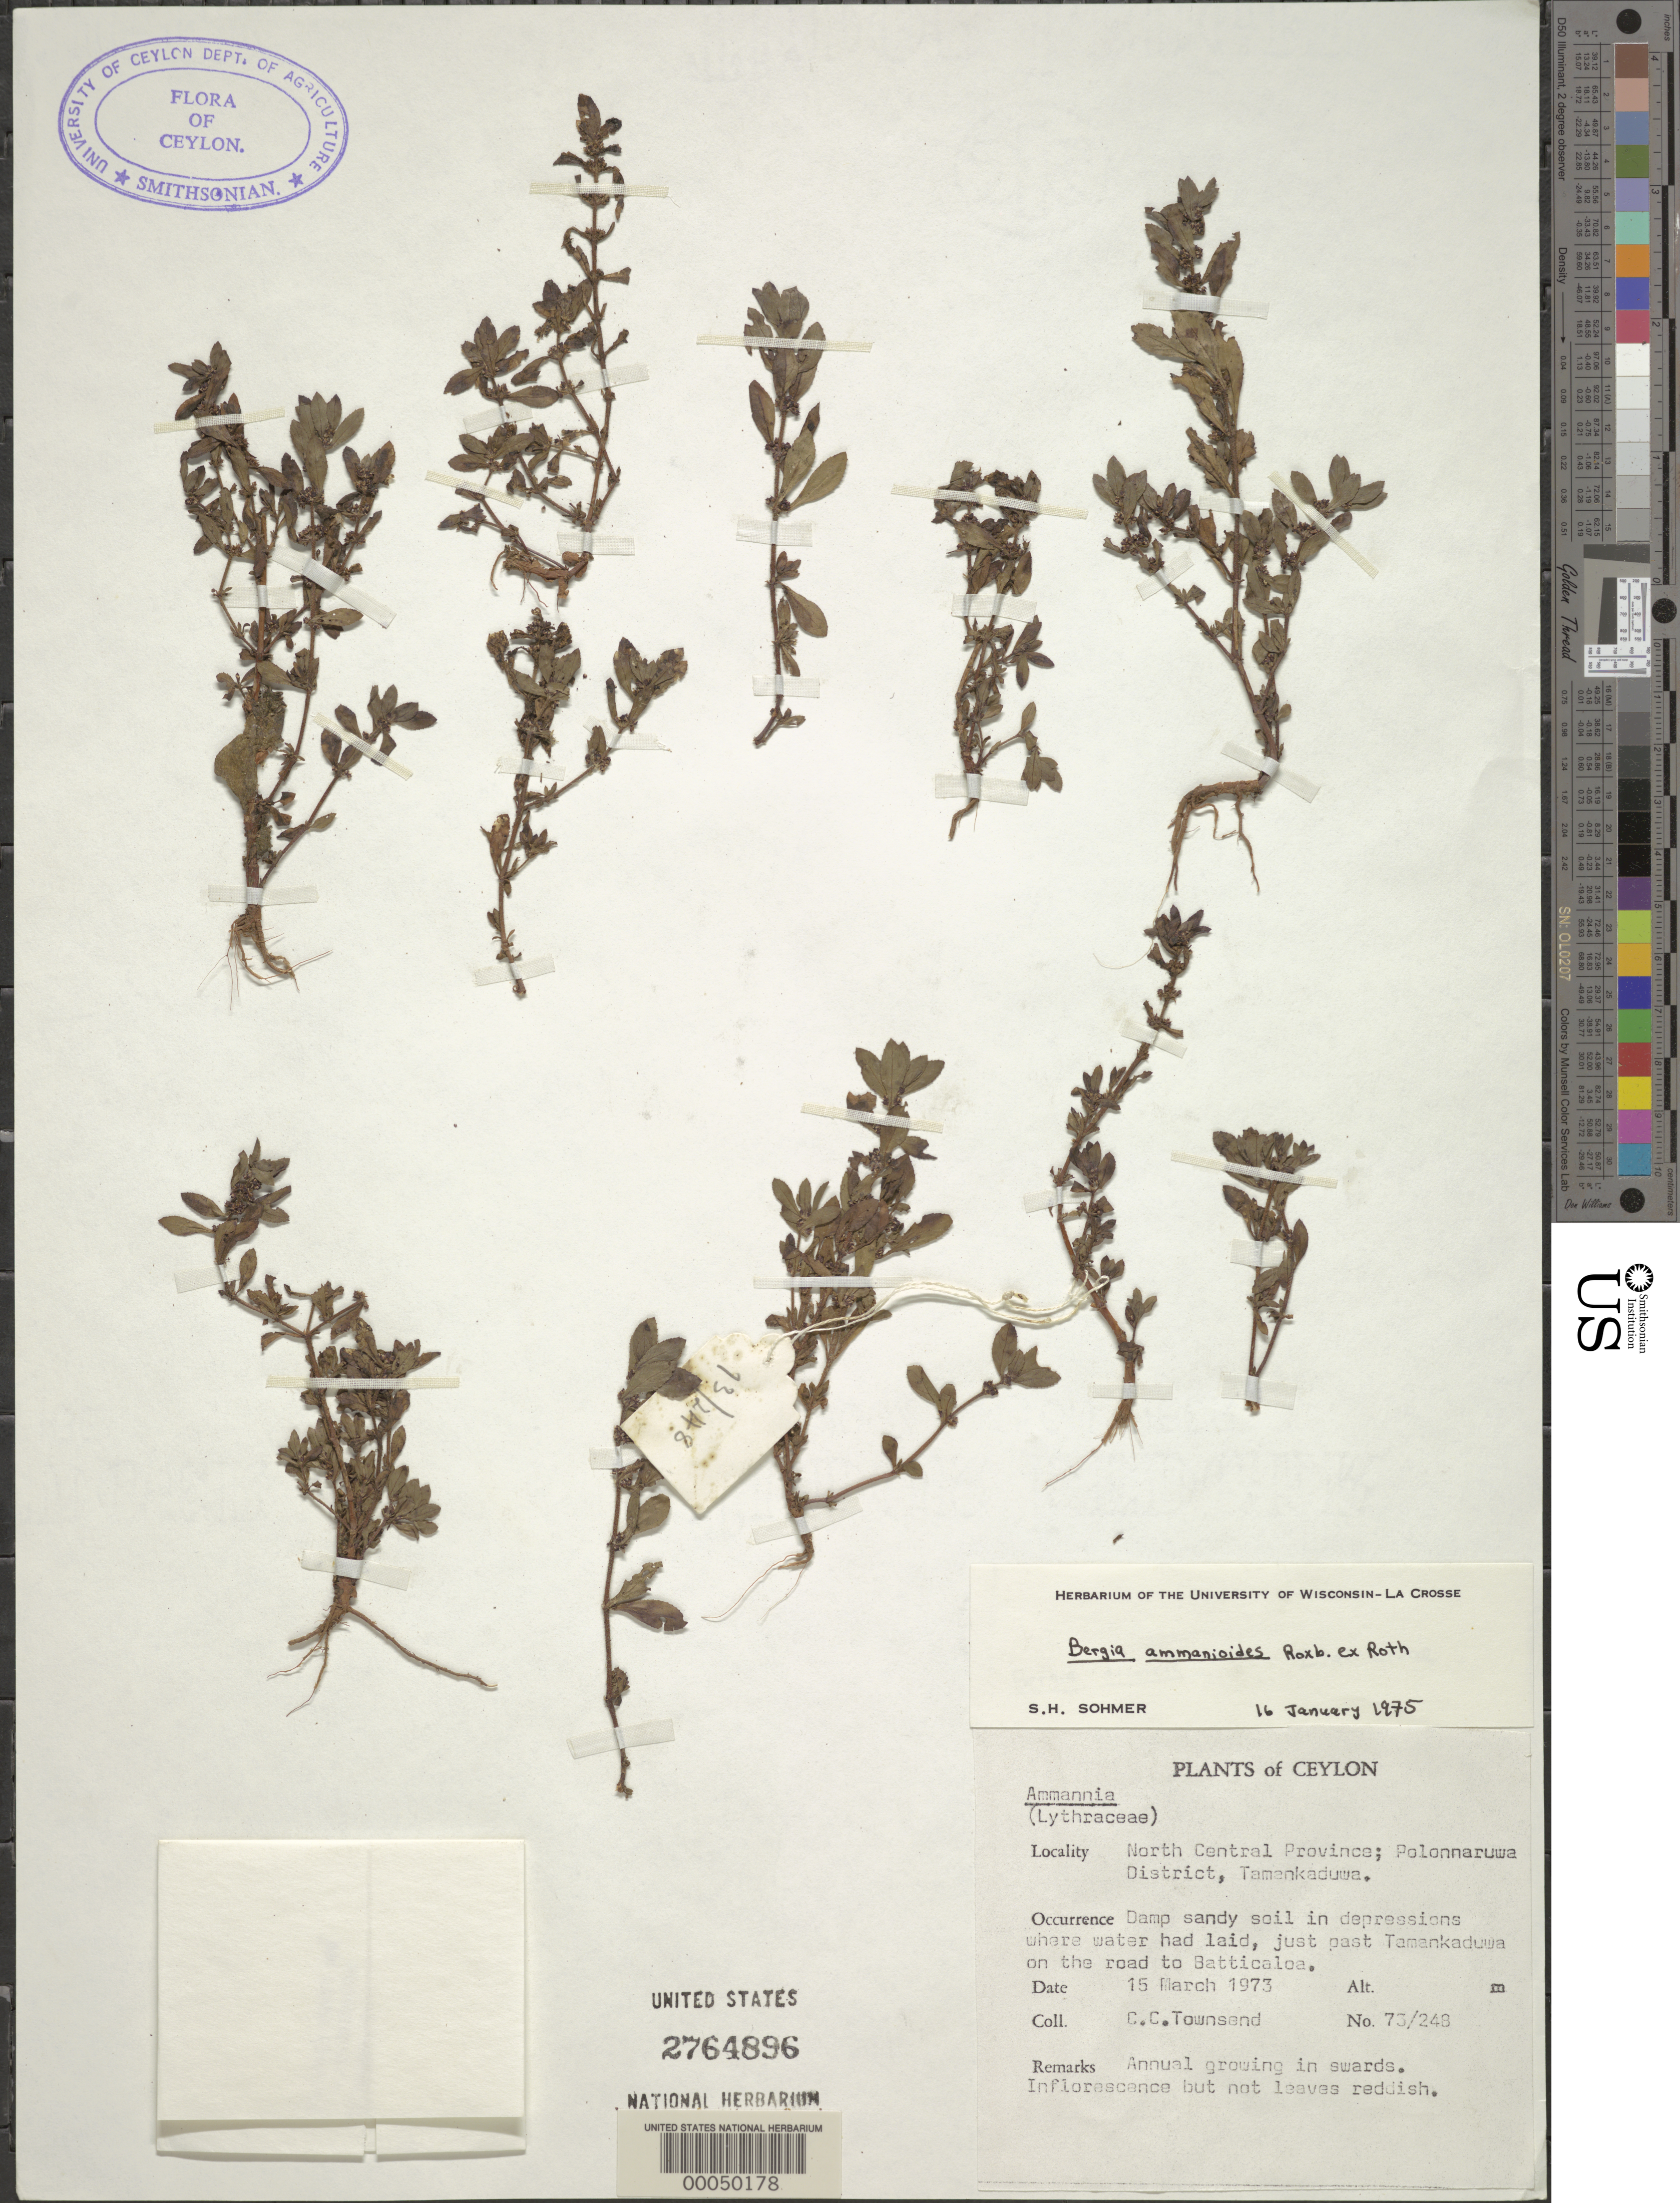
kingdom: Plantae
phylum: Tracheophyta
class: Magnoliopsida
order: Malpighiales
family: Elatinaceae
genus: Bergia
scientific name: Bergia ammannioides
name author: Roxb.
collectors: C. C. Townsend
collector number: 73/248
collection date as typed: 15 Mar 1973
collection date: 1973-03-15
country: Sri Lanka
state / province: Central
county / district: Polonnaruwa Dist.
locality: Tamenkaduwa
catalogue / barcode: US 2764896